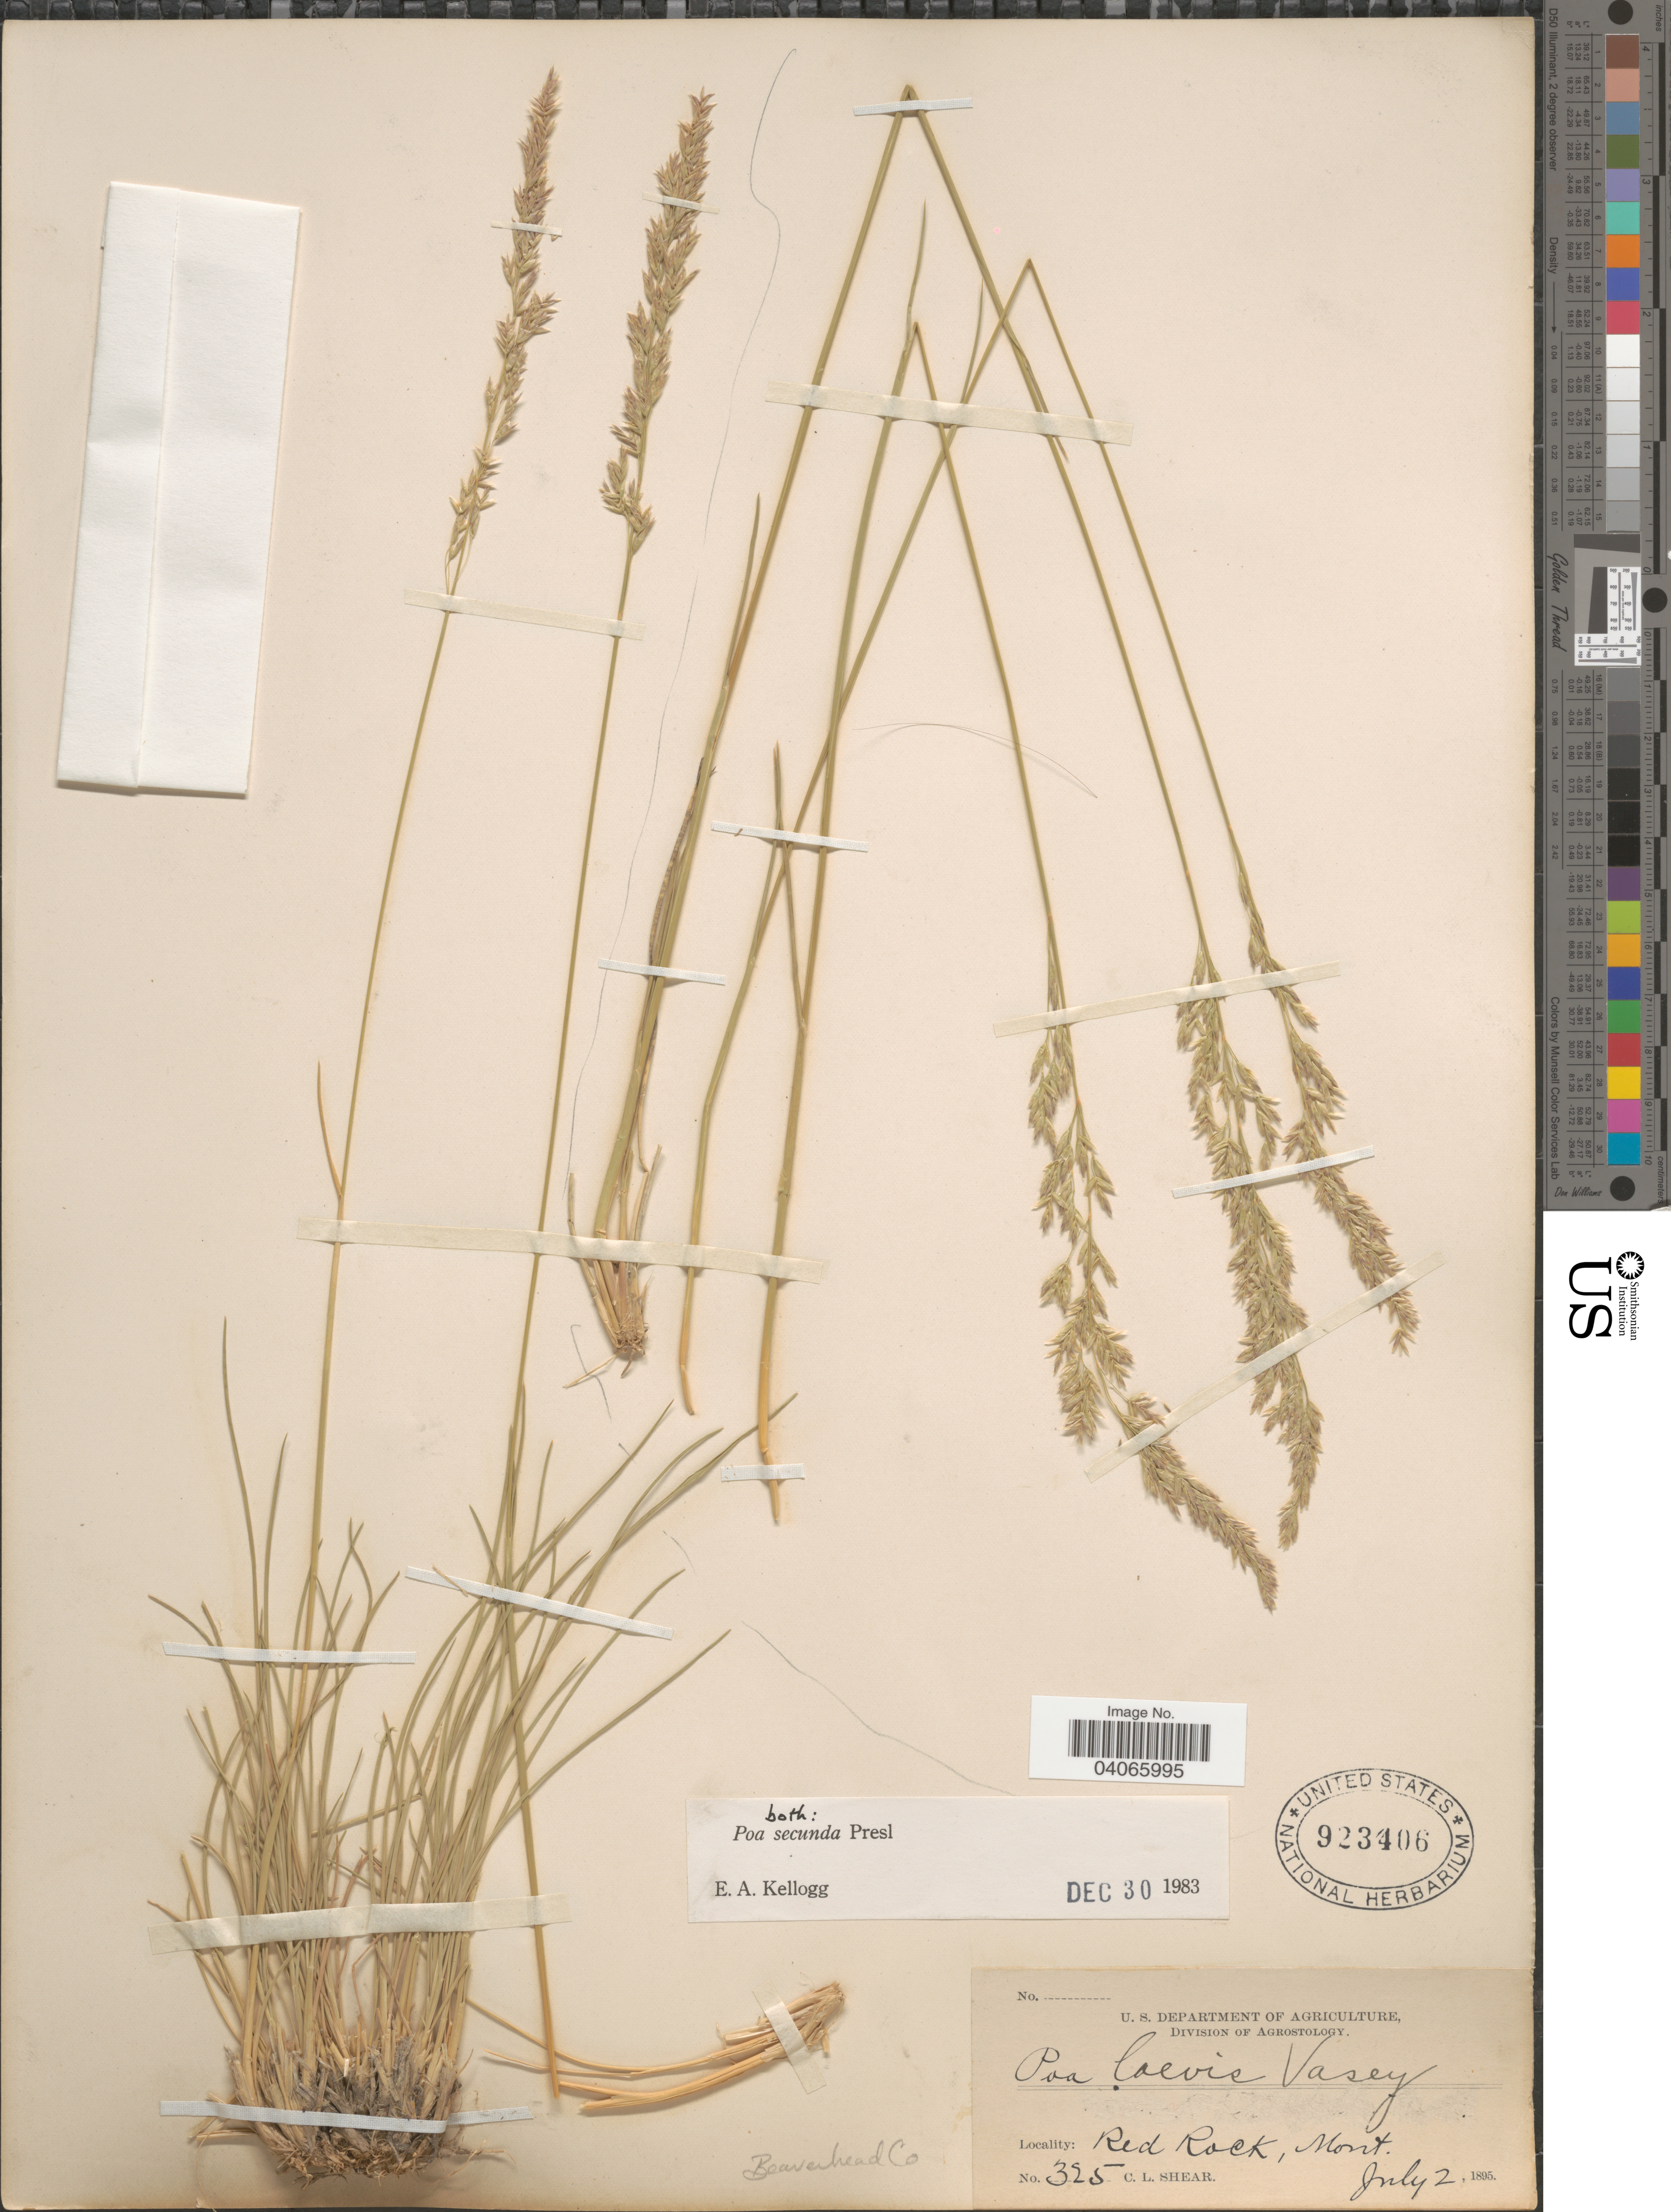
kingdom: Plantae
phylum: Tracheophyta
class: Liliopsida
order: Poales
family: Poaceae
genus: Poa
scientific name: Poa secunda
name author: J. Presl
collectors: C. L. Shear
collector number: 325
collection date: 1895-07-02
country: United States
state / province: Montana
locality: Beaverhead Co. Red Rock.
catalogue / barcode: US 923406